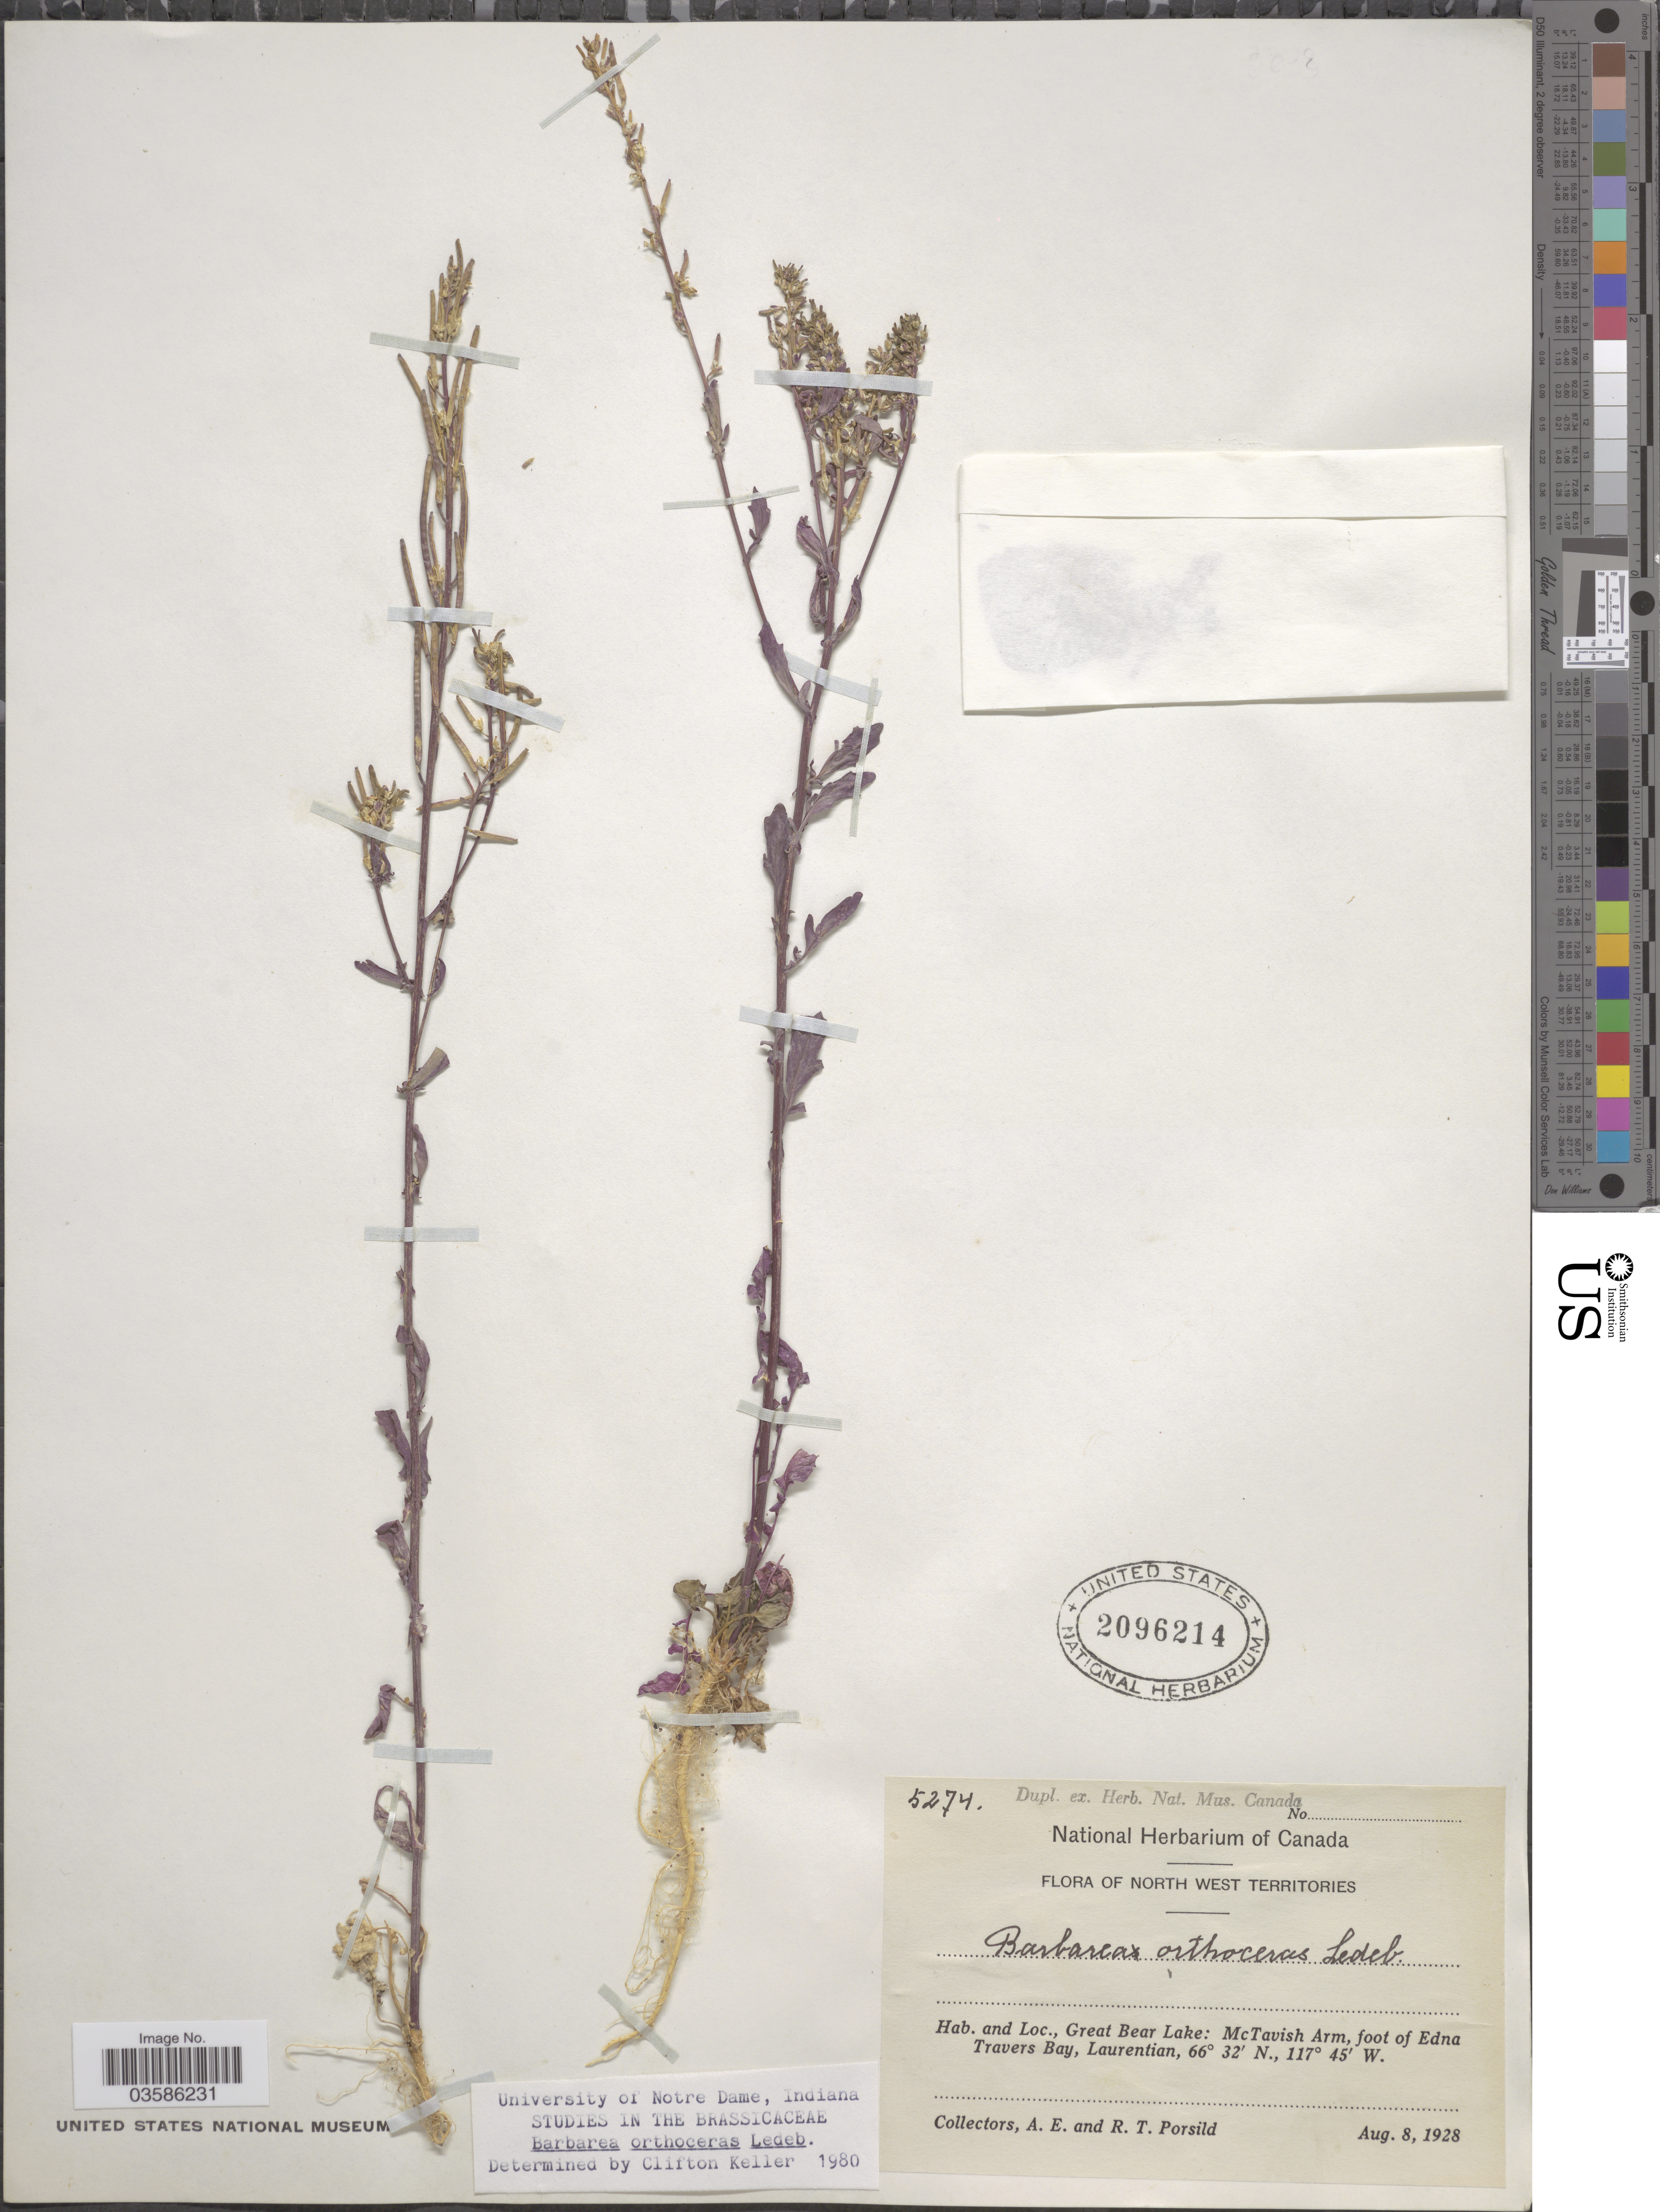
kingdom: Plantae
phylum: Tracheophyta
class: Magnoliopsida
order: Brassicales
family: Brassicaceae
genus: Barbarea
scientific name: Barbarea orthoceras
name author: Ledeb.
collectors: A. E. Porsild & R. T. Porsild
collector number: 5274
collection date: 1928-08-08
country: Canada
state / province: Northwest Territories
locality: Great Bear Lake: McTavish Arm, foot of Edna Travers Bay, Laurentian.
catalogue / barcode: US 2096214